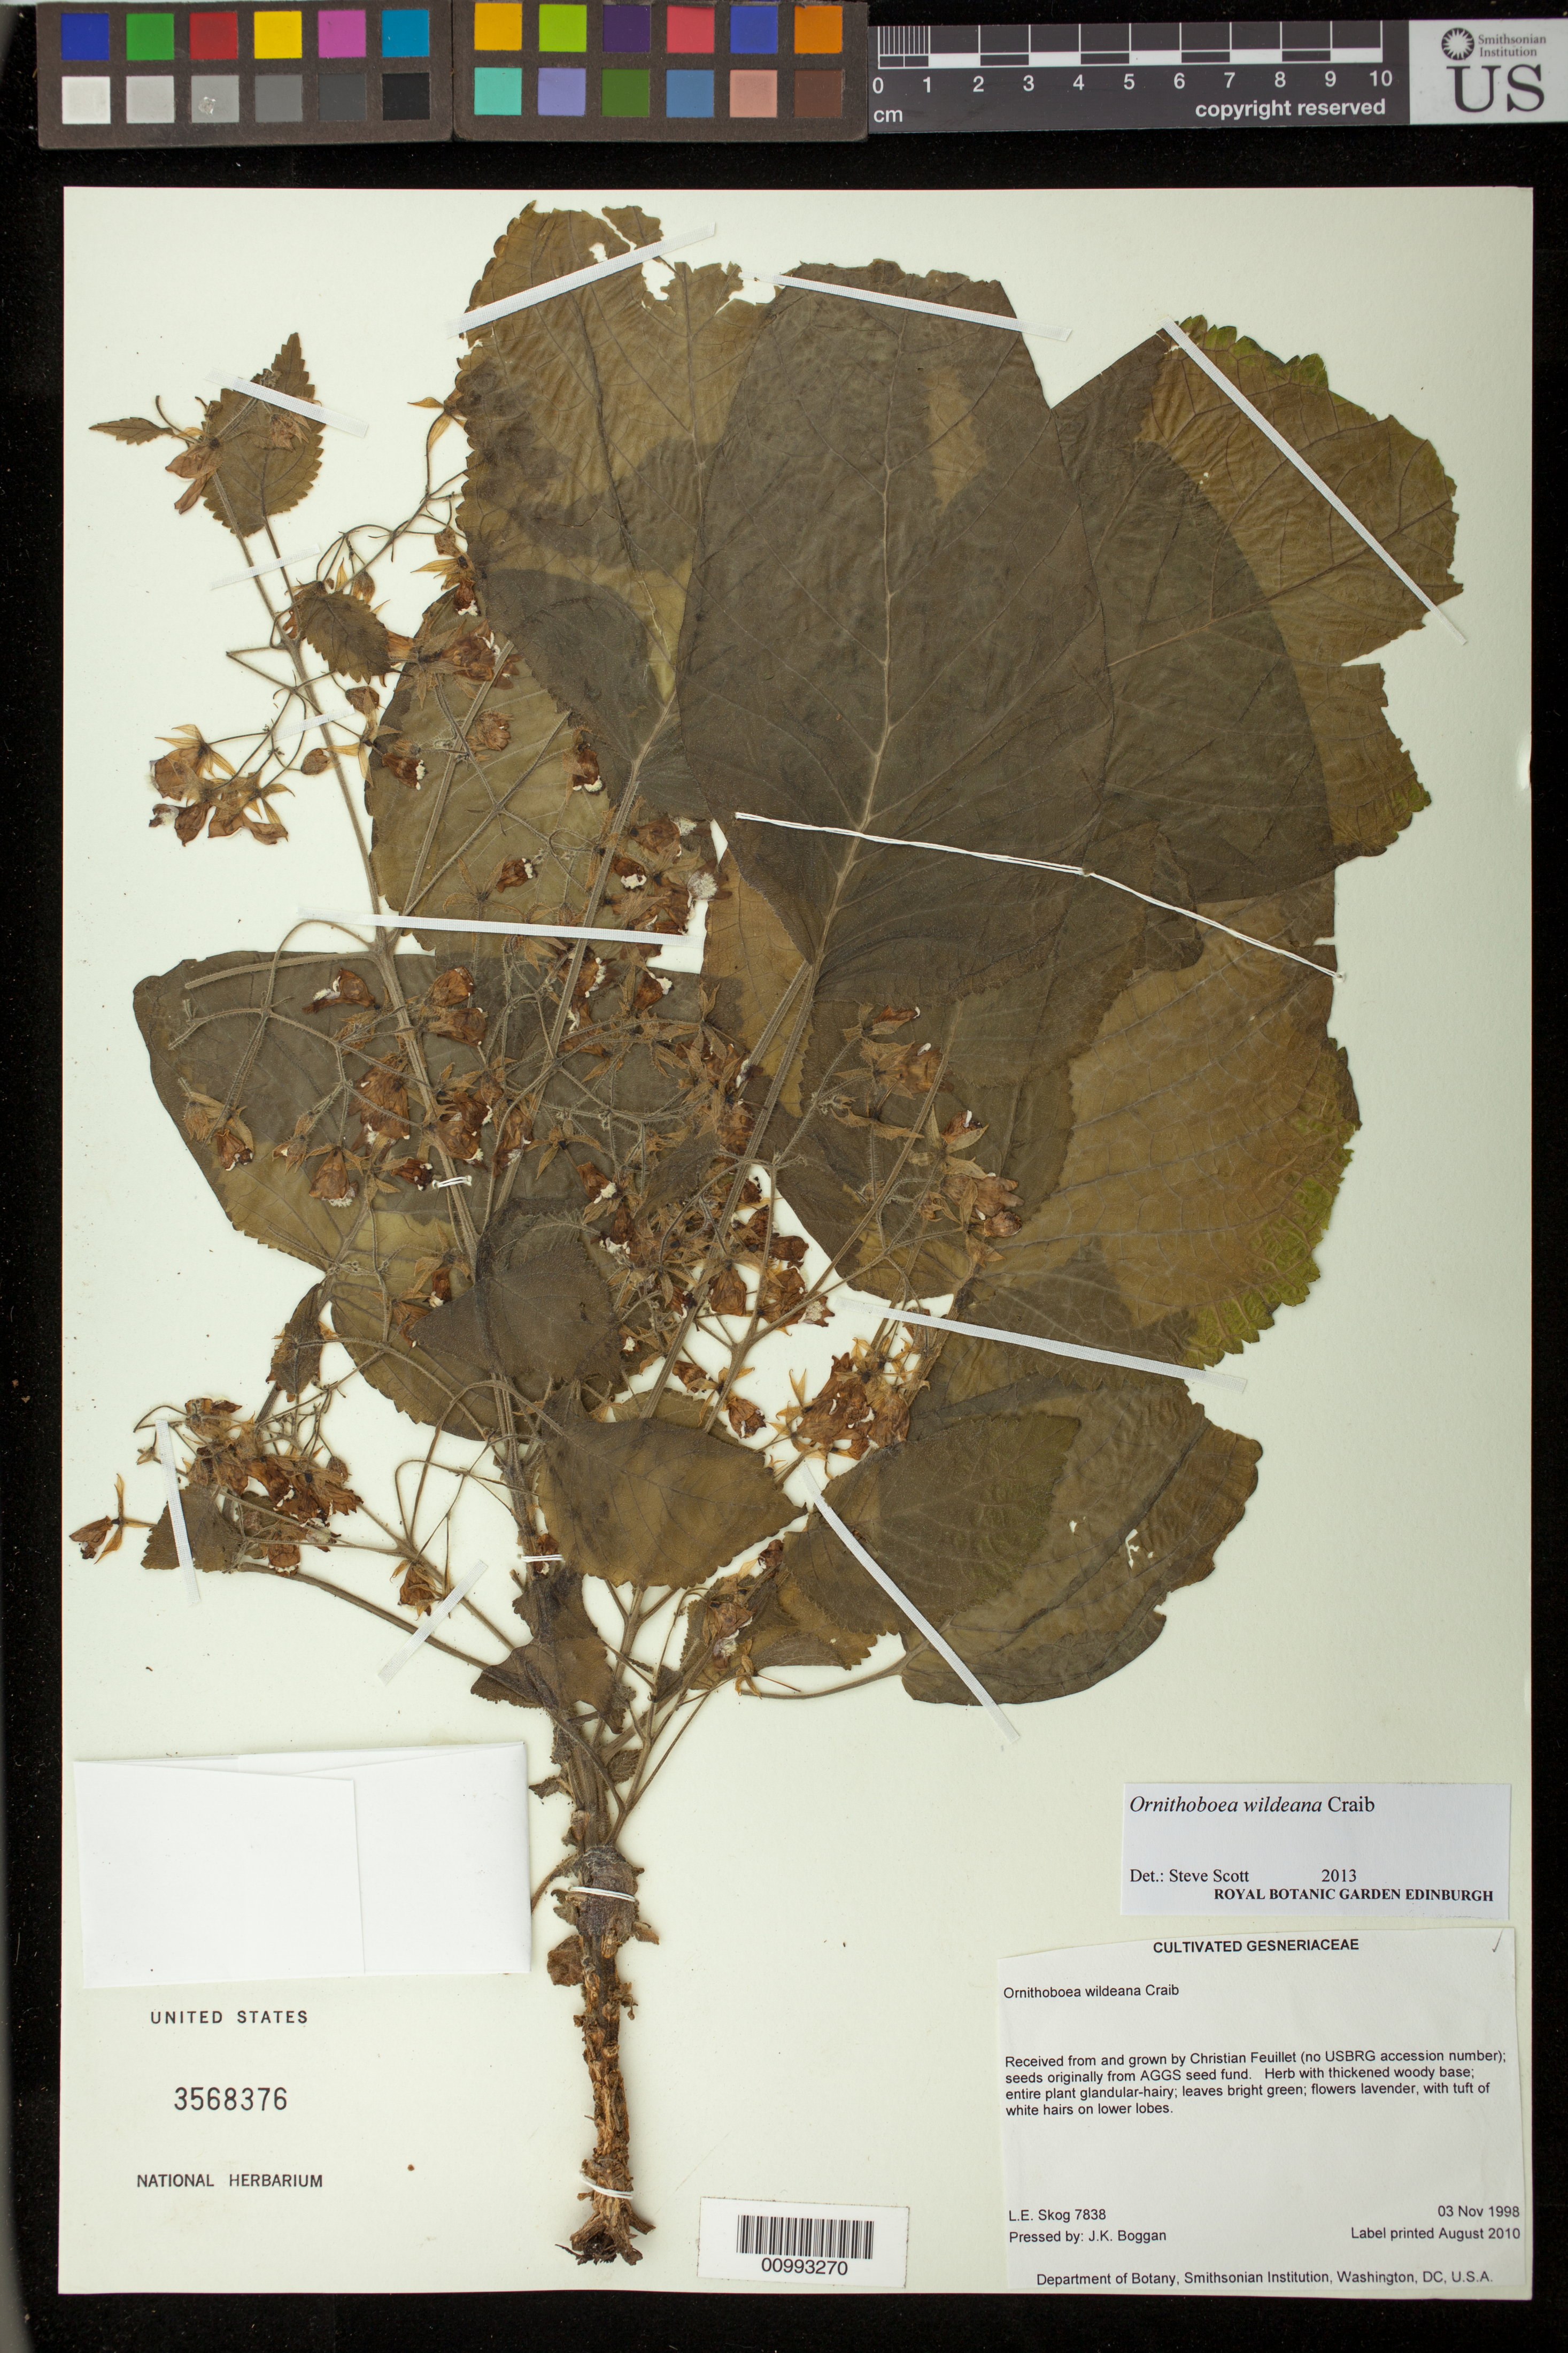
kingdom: Plantae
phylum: Tracheophyta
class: Magnoliopsida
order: Lamiales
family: Gesneriaceae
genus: Ornithoboea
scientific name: Ornithoboea wildeana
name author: Craib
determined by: Scott, S. M.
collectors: L. E. Skog & J. K. Boggan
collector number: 7838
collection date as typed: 03 Nov 1998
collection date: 1998-11-03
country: United States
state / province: District of Columbia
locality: Department of Botany, Smithsonian Institution, Washington, DC, U.S.A.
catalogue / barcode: US 3568376